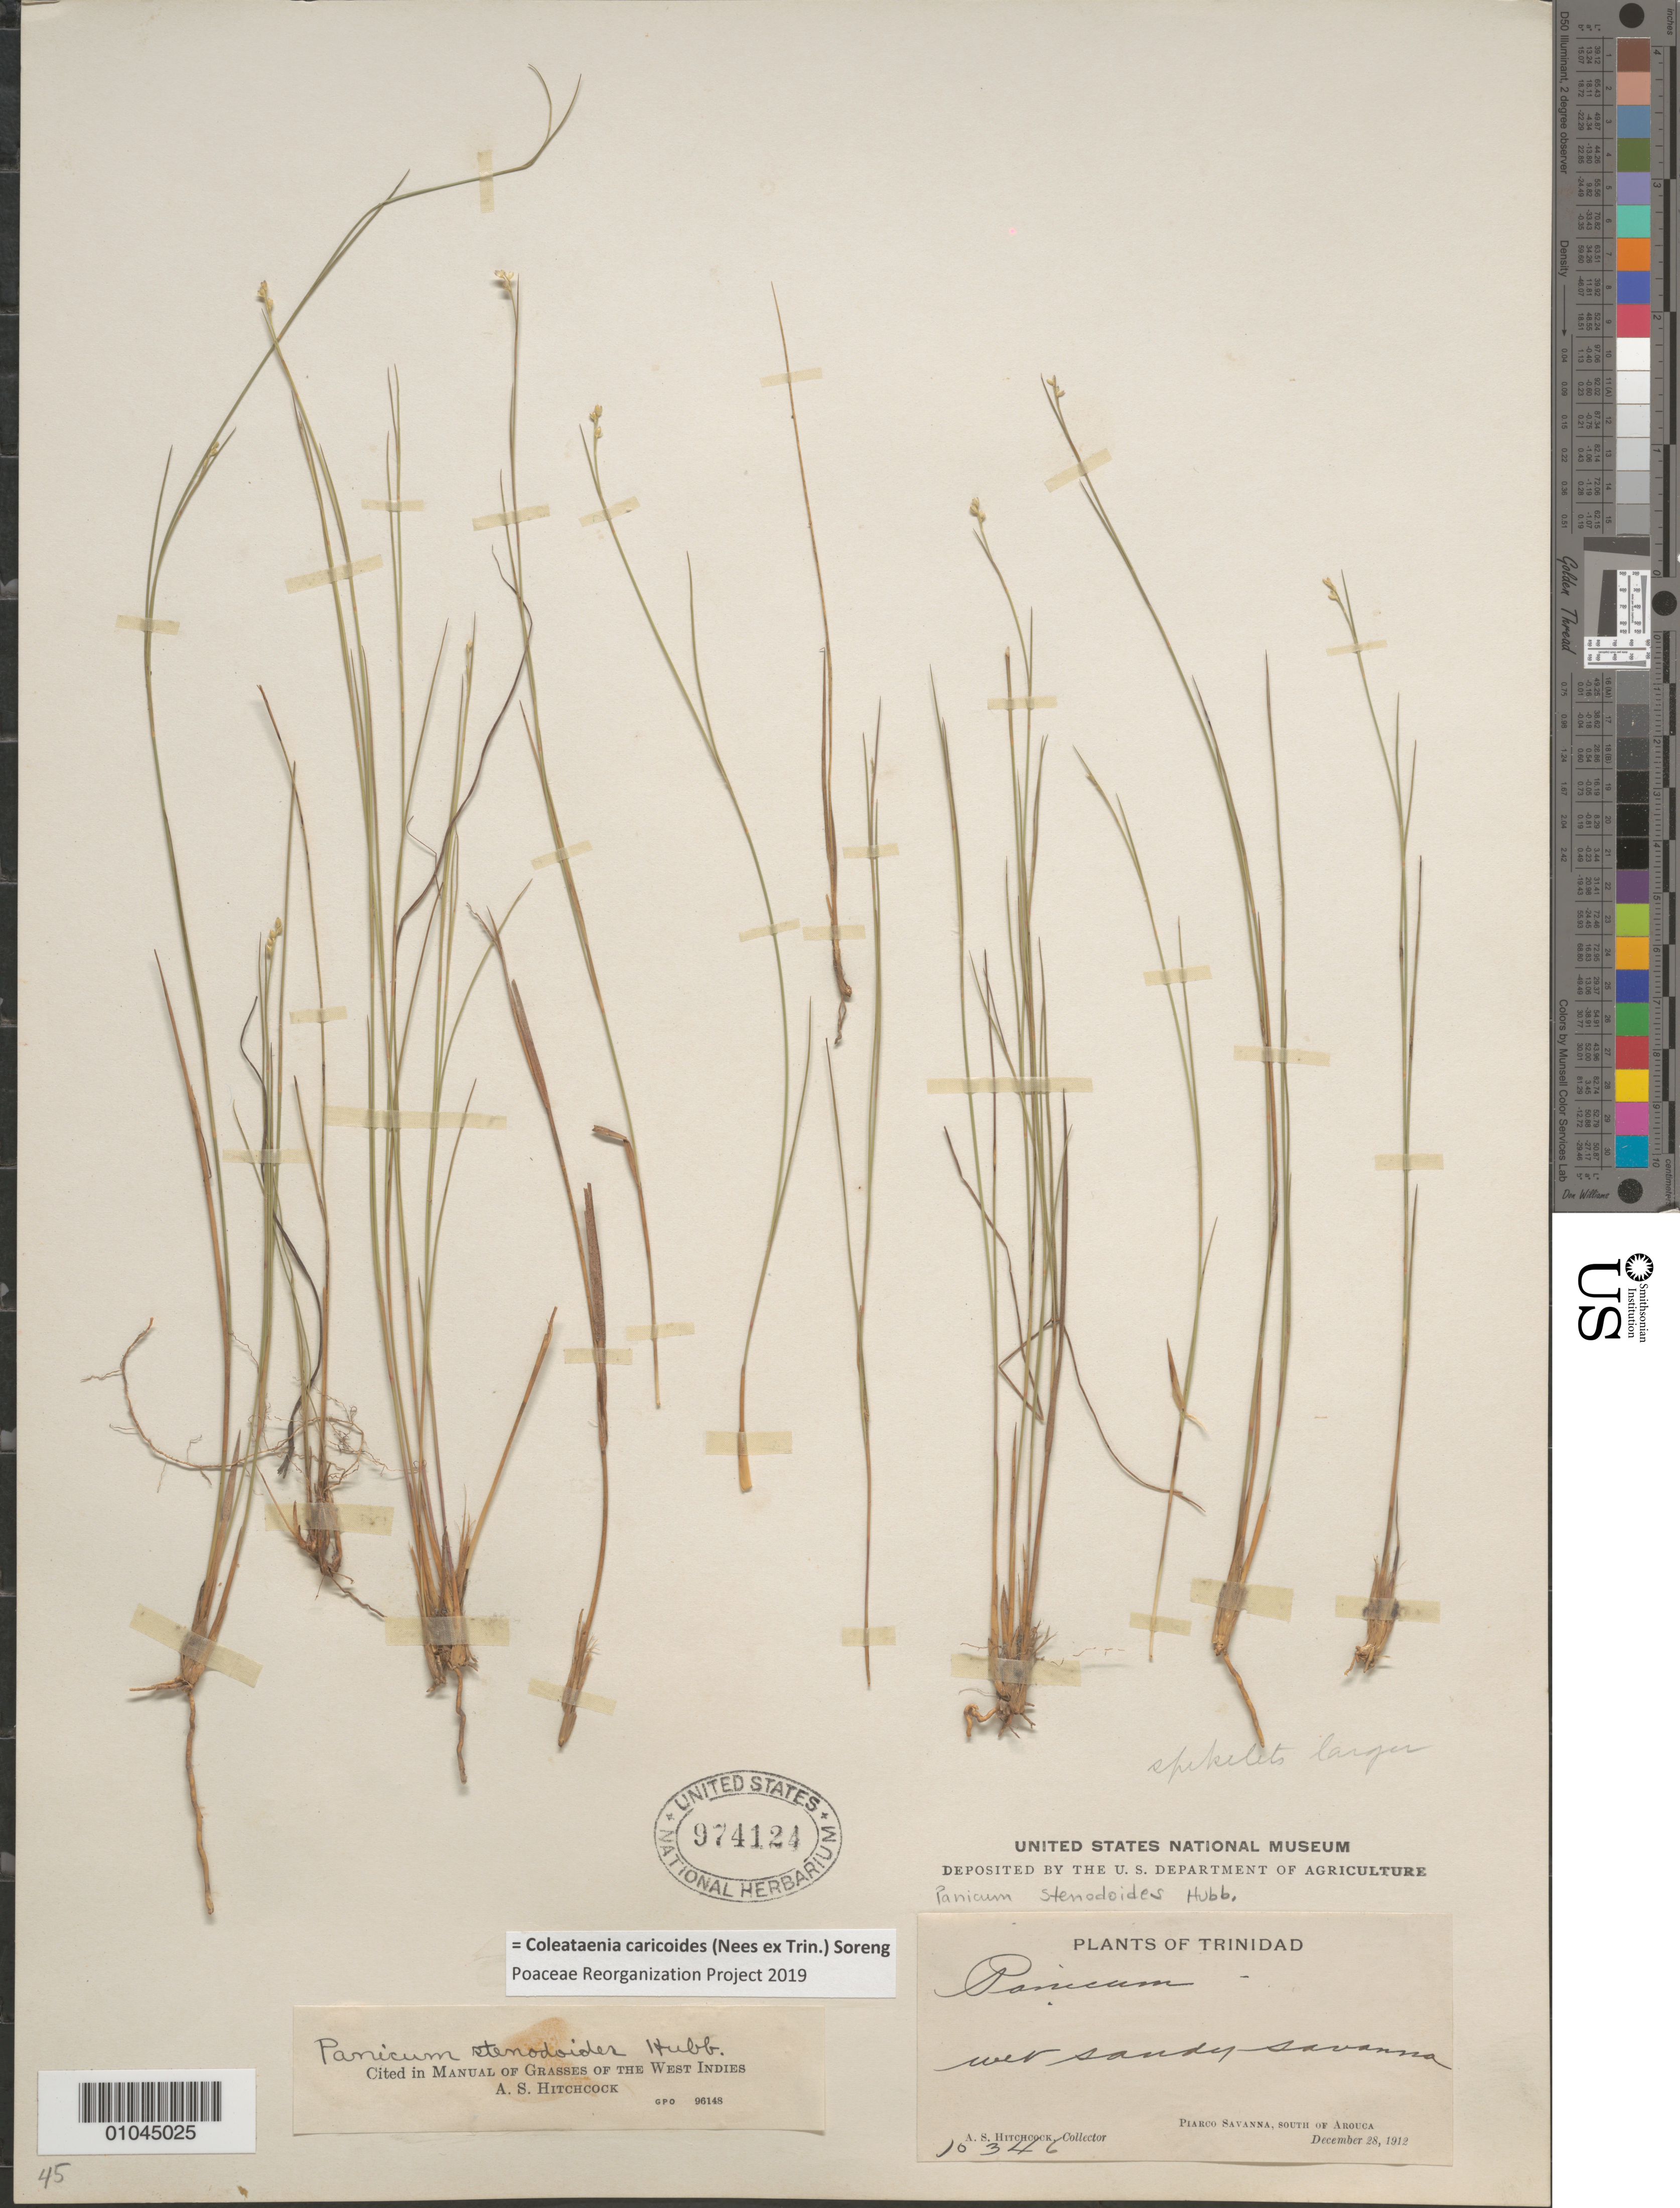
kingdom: Plantae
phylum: Tracheophyta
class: Liliopsida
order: Poales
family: Poaceae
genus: Panicum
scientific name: Panicum stenodoides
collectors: A. S. Hitchcock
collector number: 10346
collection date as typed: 28 Dec 1912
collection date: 1912-12-28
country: Trinidad and Tobago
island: Trinidad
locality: Piarco savanna, S of Arouca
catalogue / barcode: US 974124